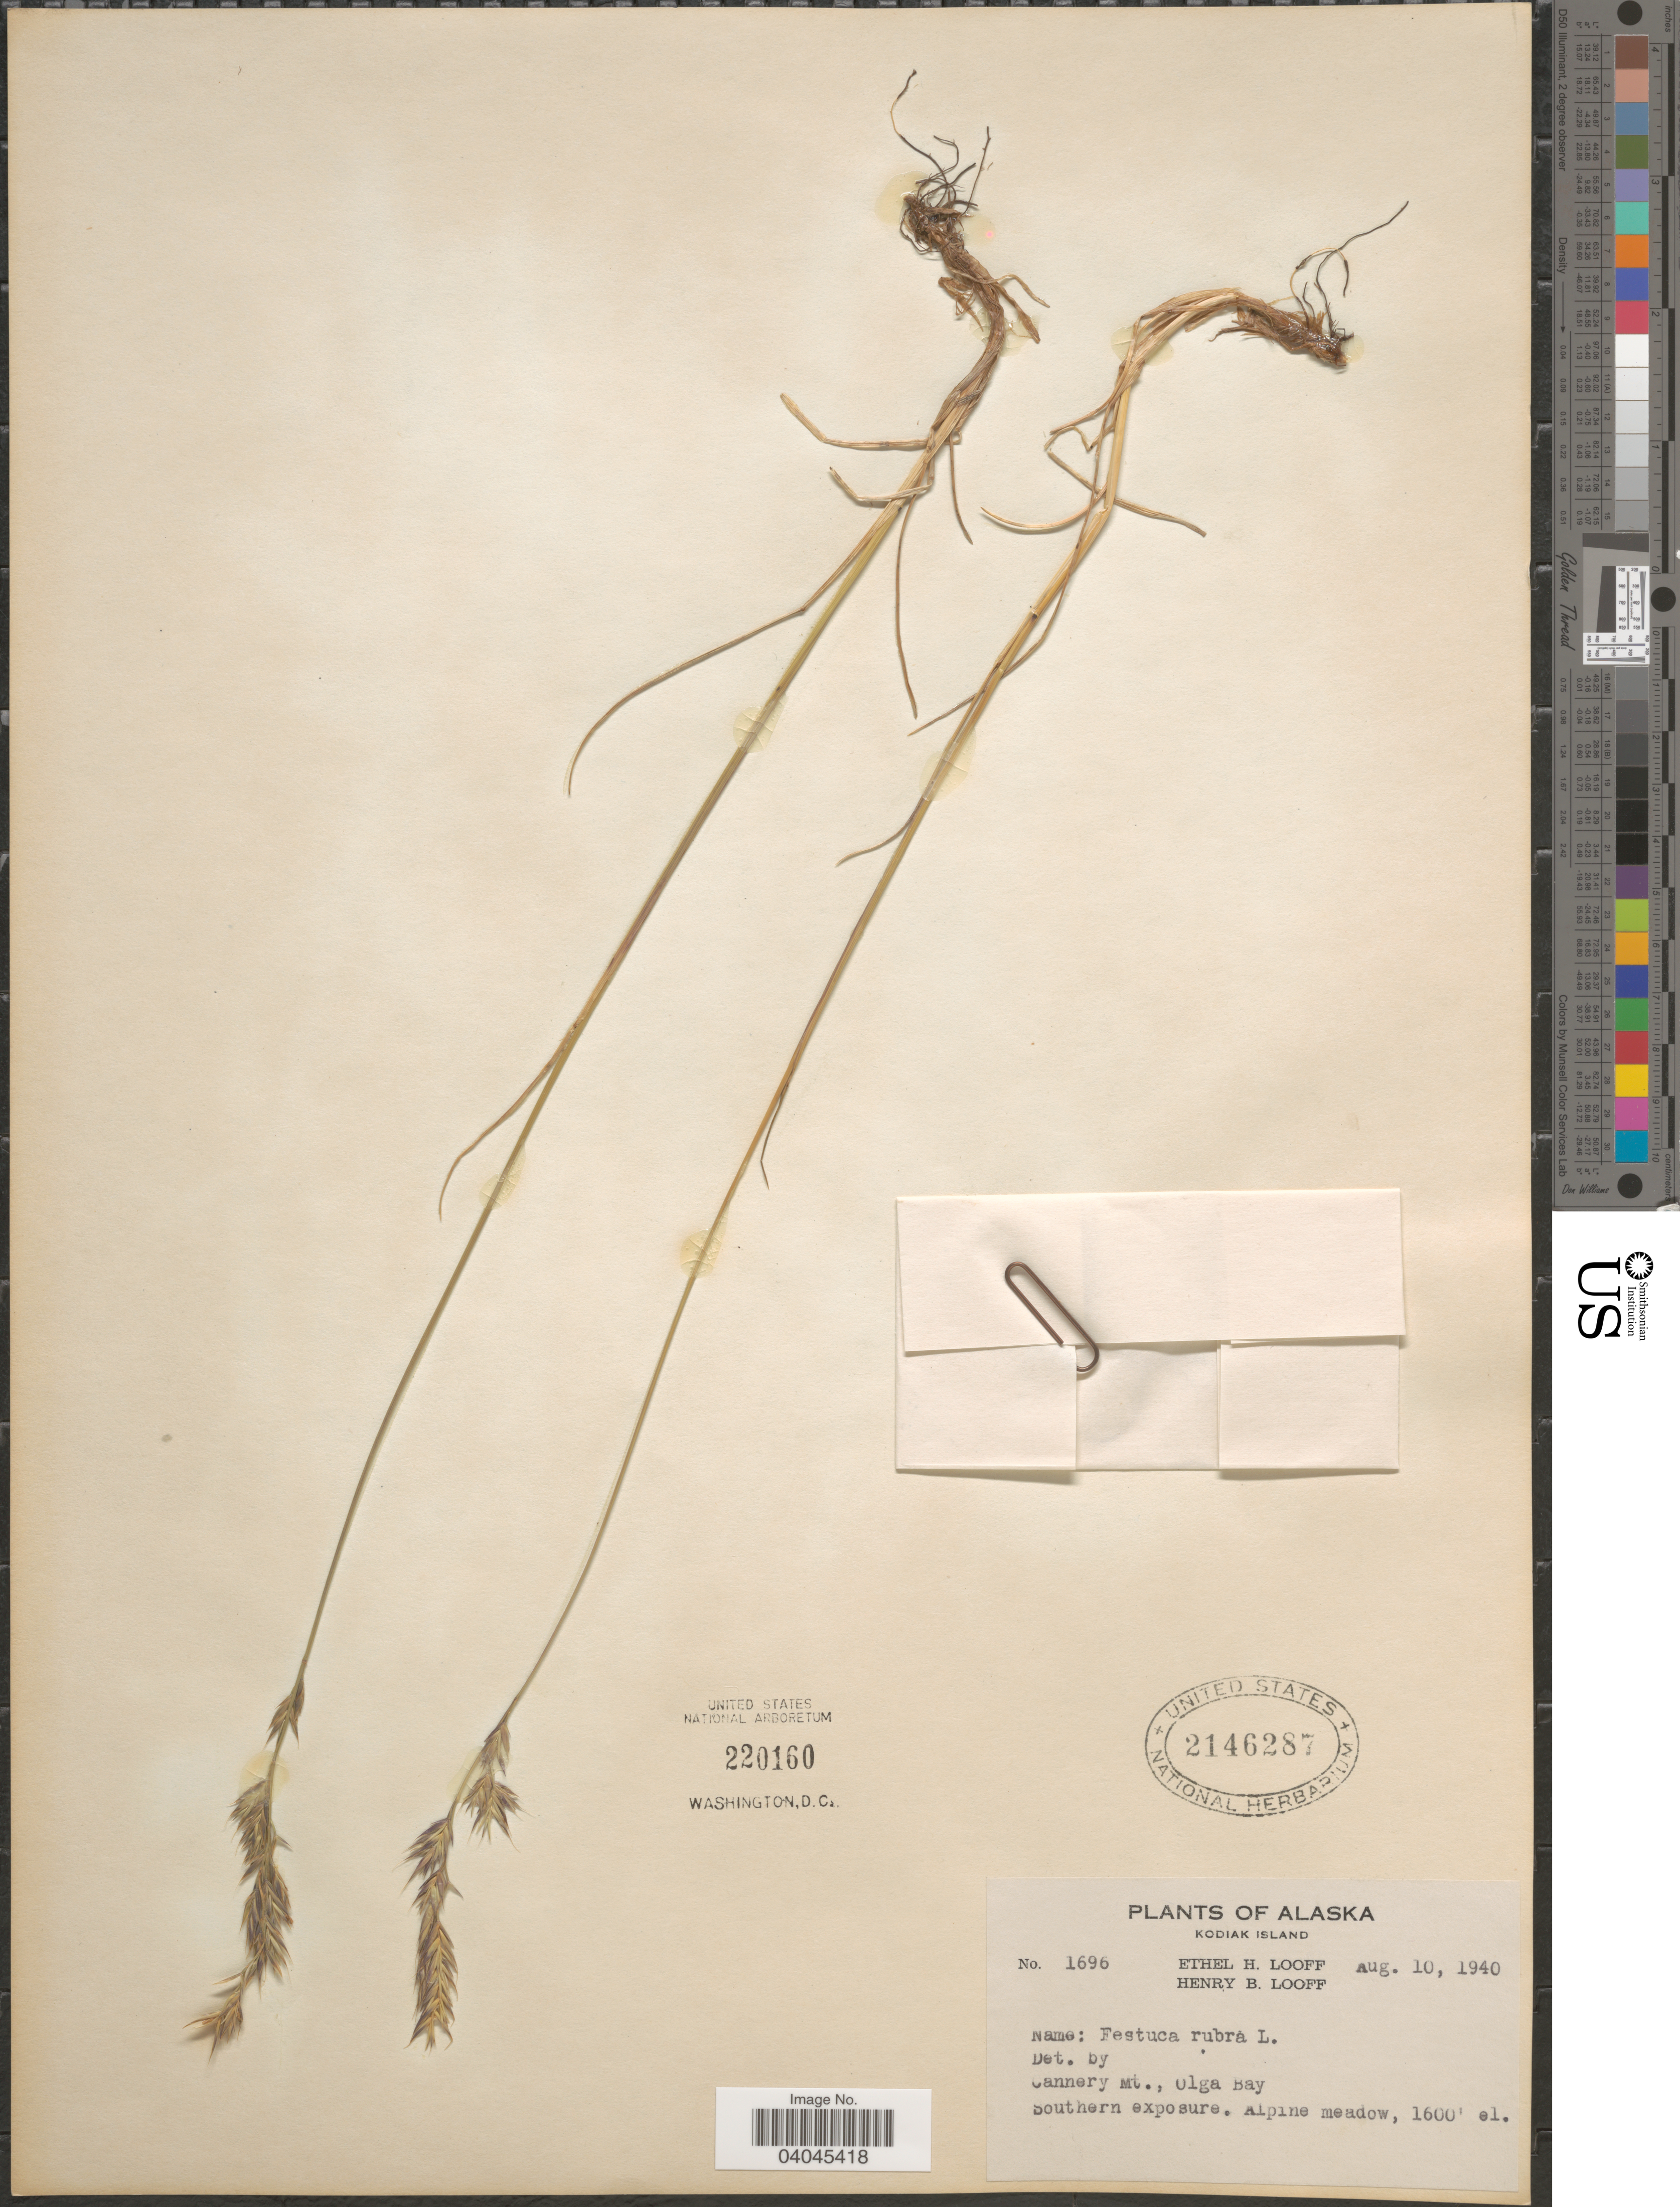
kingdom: Plantae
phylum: Tracheophyta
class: Liliopsida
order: Poales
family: Poaceae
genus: Festuca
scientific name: Festuca rubra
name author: L.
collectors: E. Looff & H. Looff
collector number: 1696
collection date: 1940-08-10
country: United States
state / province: Alaska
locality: Kodiak Island. Cannery Mt., Olga Bay. Southern exposure.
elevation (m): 488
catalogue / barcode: US 2146287